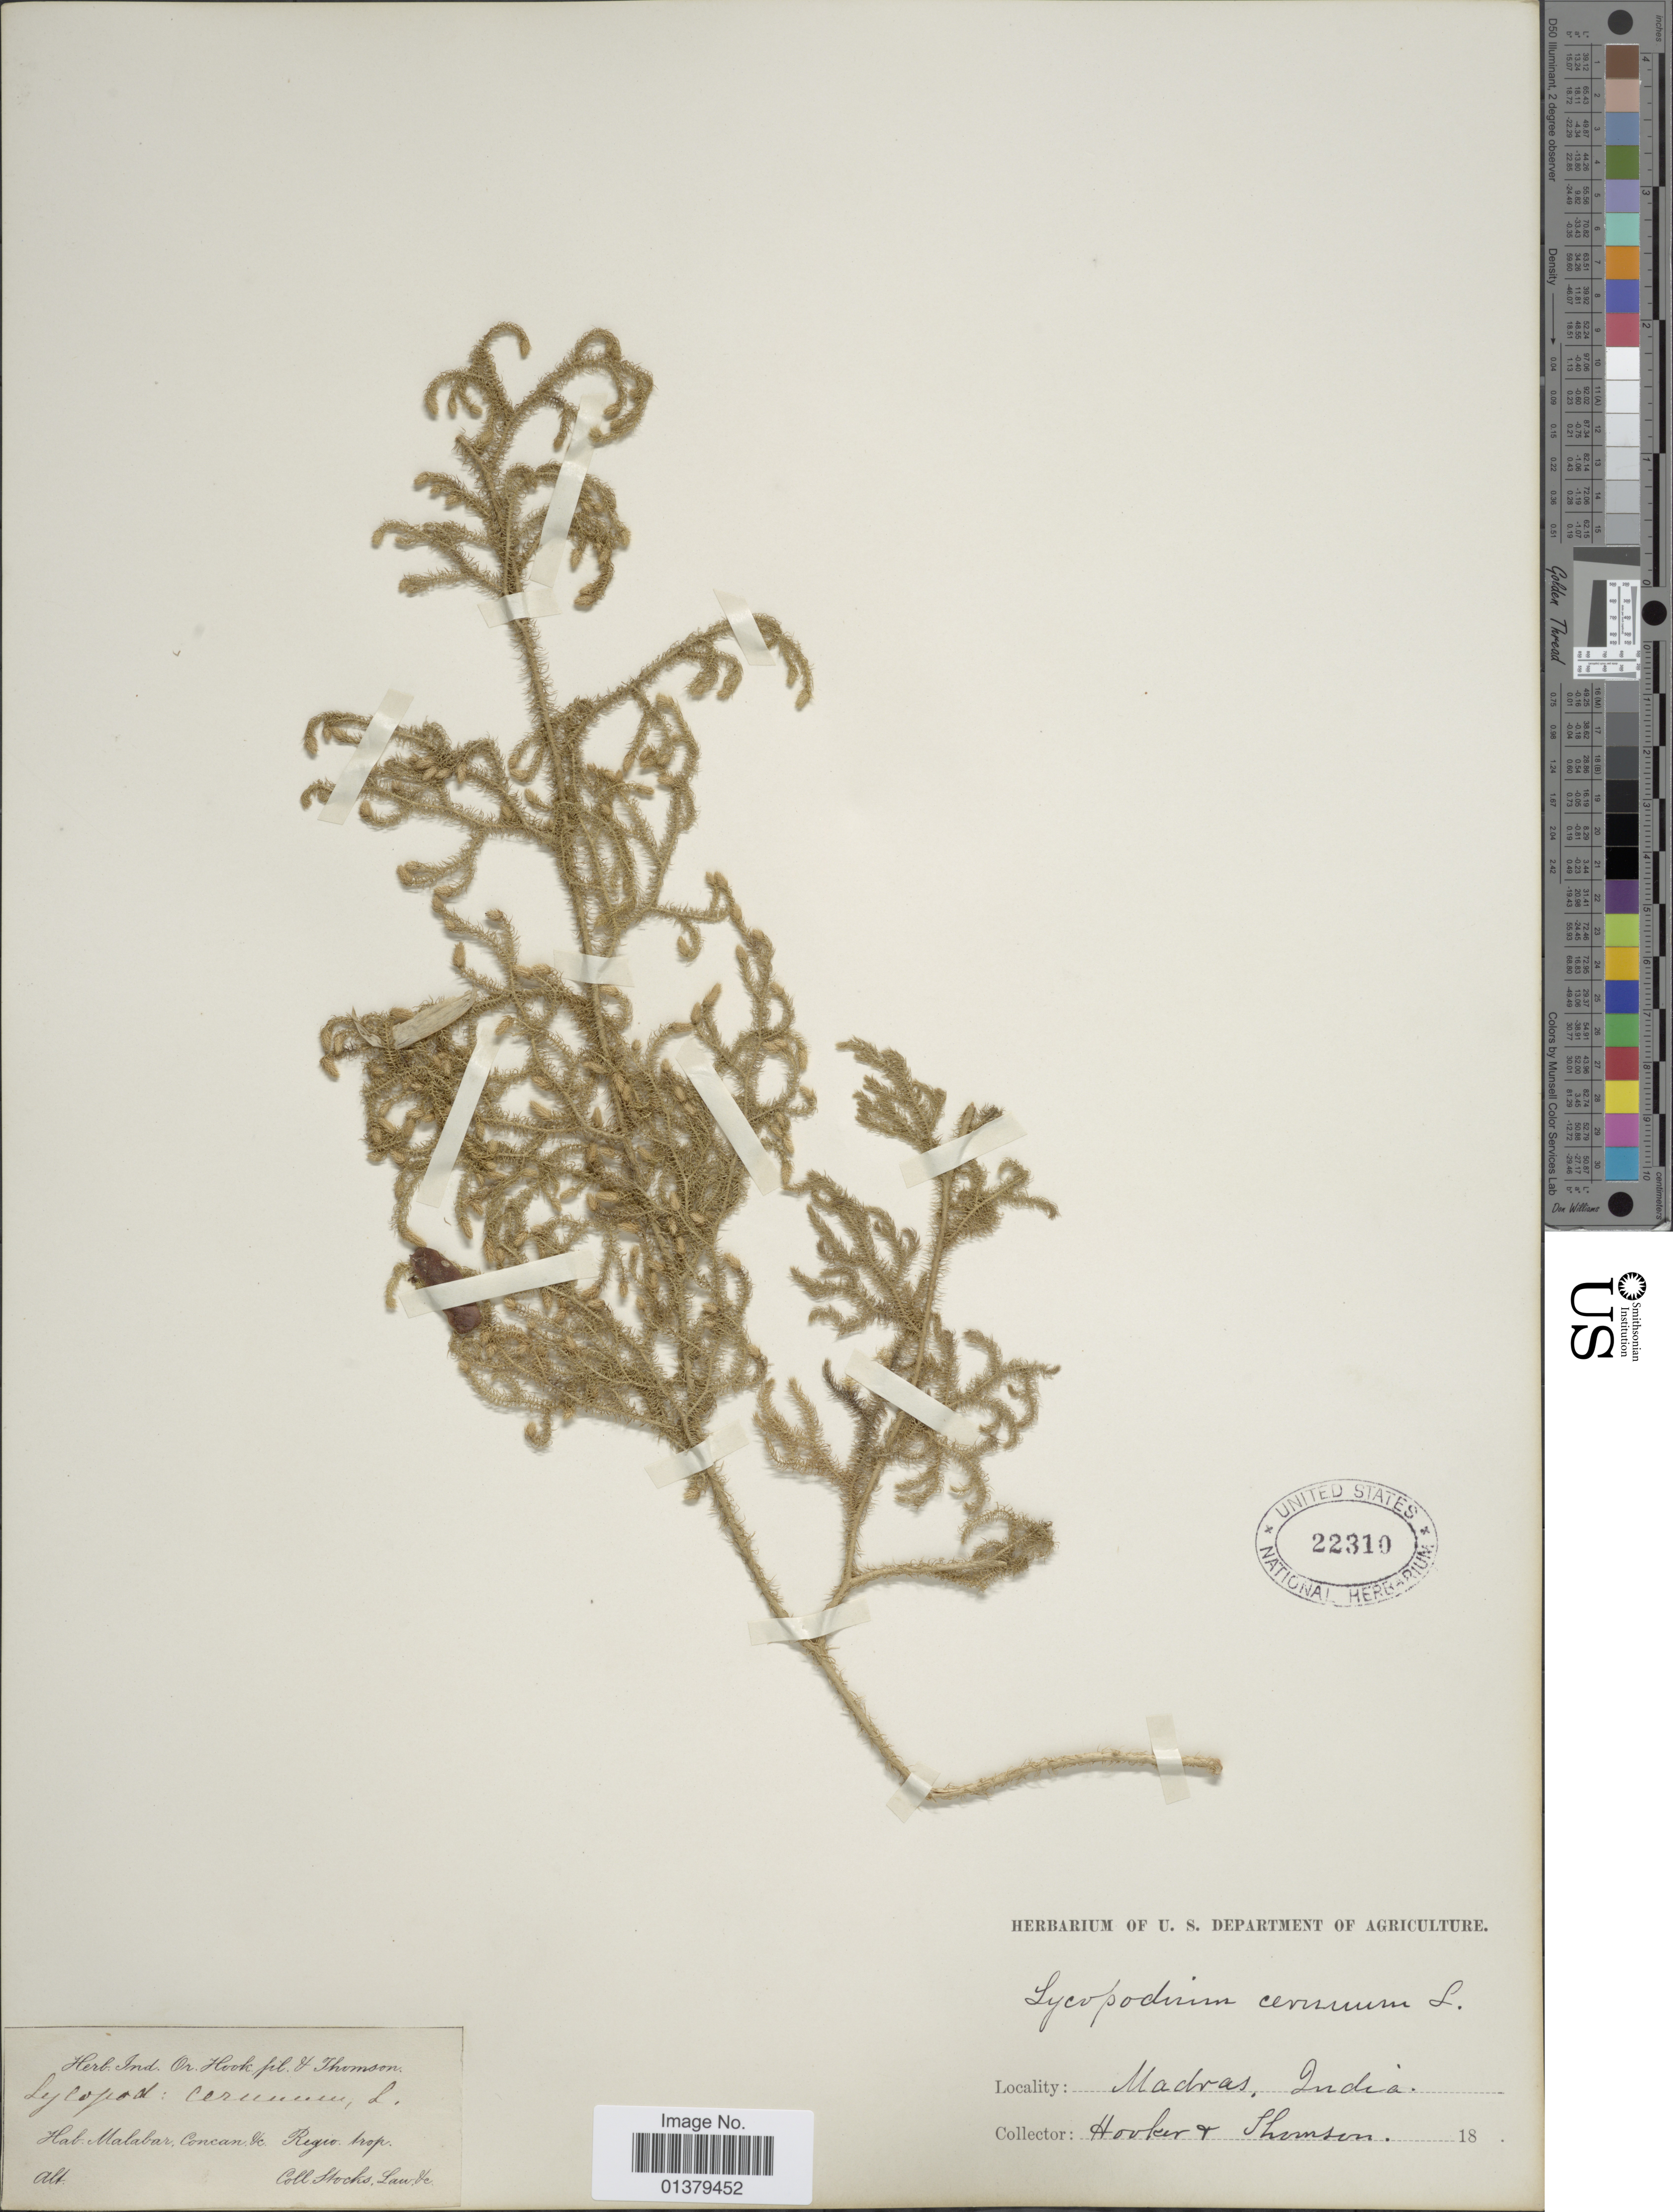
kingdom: Plantae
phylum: Tracheophyta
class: Lycopodiopsida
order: Lycopodiales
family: Lycopodiaceae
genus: Palhinhaea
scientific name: Palhinhaea cernua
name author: (L.) Vasc. & Franco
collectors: J. Stocks & J. Law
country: India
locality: Malabar, Concan